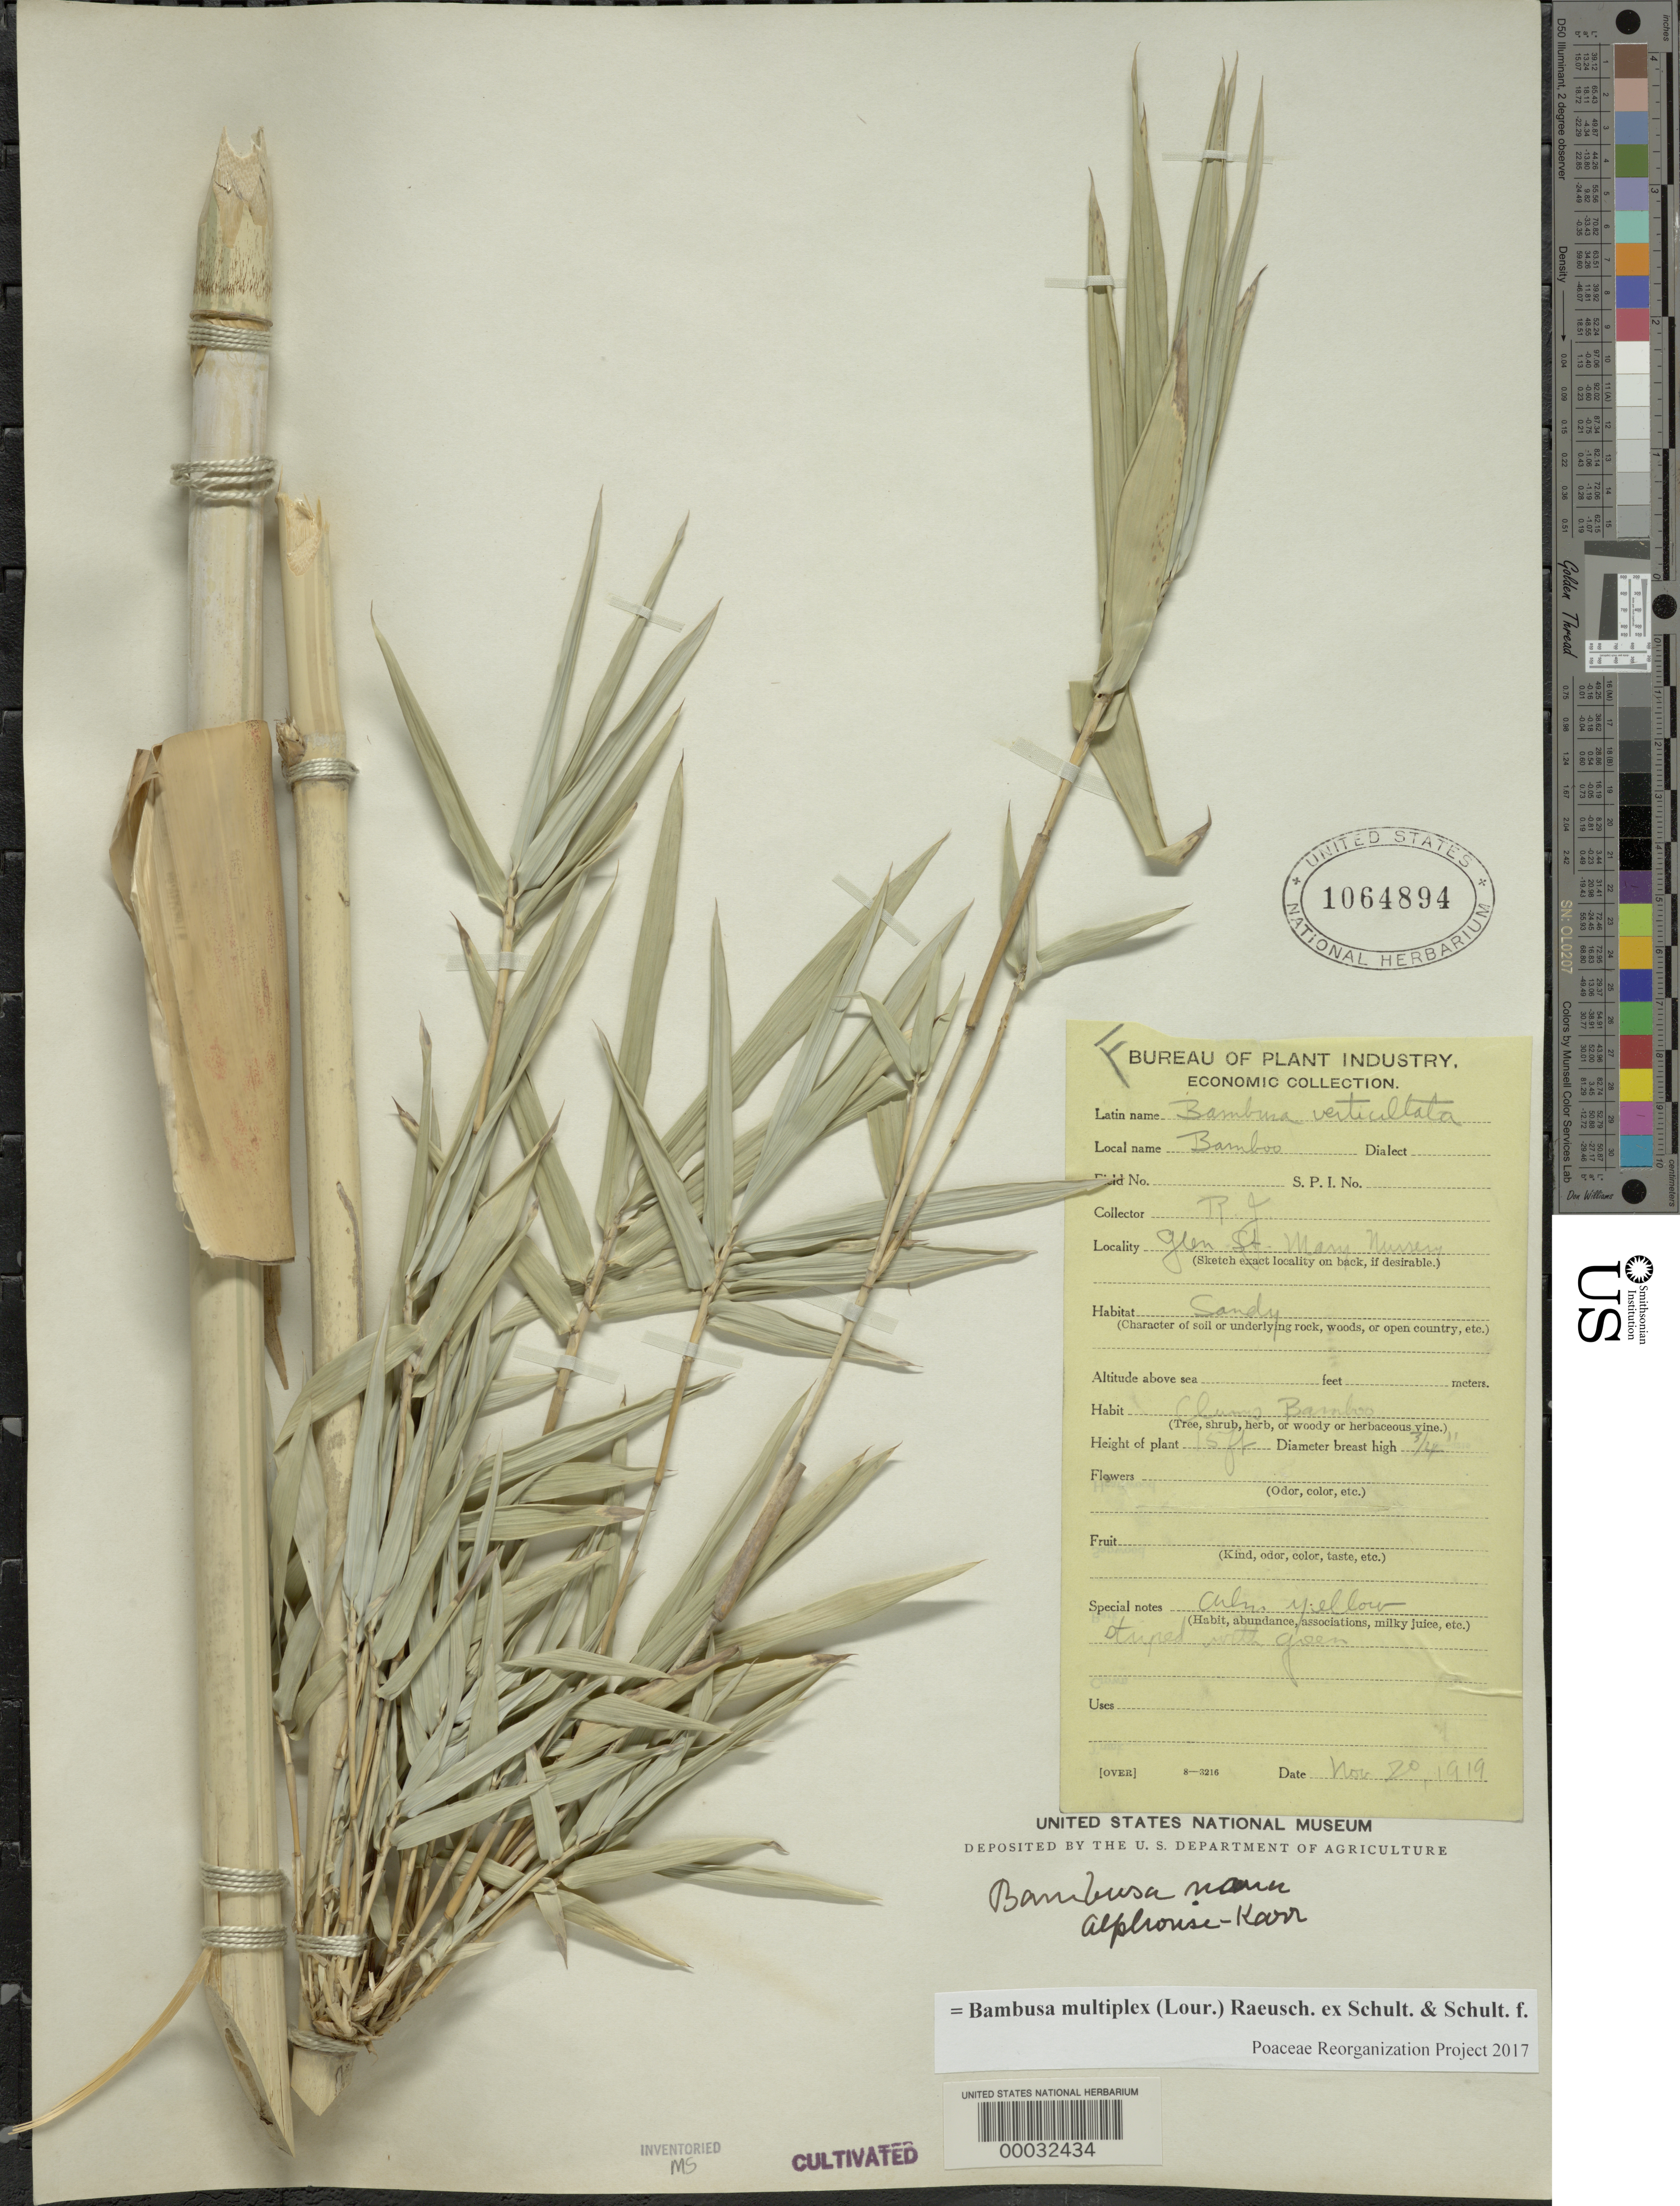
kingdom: Plantae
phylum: Tracheophyta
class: Liliopsida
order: Poales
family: Poaceae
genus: Bambusa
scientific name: Bambusa multiplex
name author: (Lour.) Raeusch. ex Schult. & Schult. f.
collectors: R. Jones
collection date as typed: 20 Nov 1919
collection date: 1919-11-20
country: United States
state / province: Florida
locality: Glen st. mary nurseries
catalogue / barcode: US 1064894